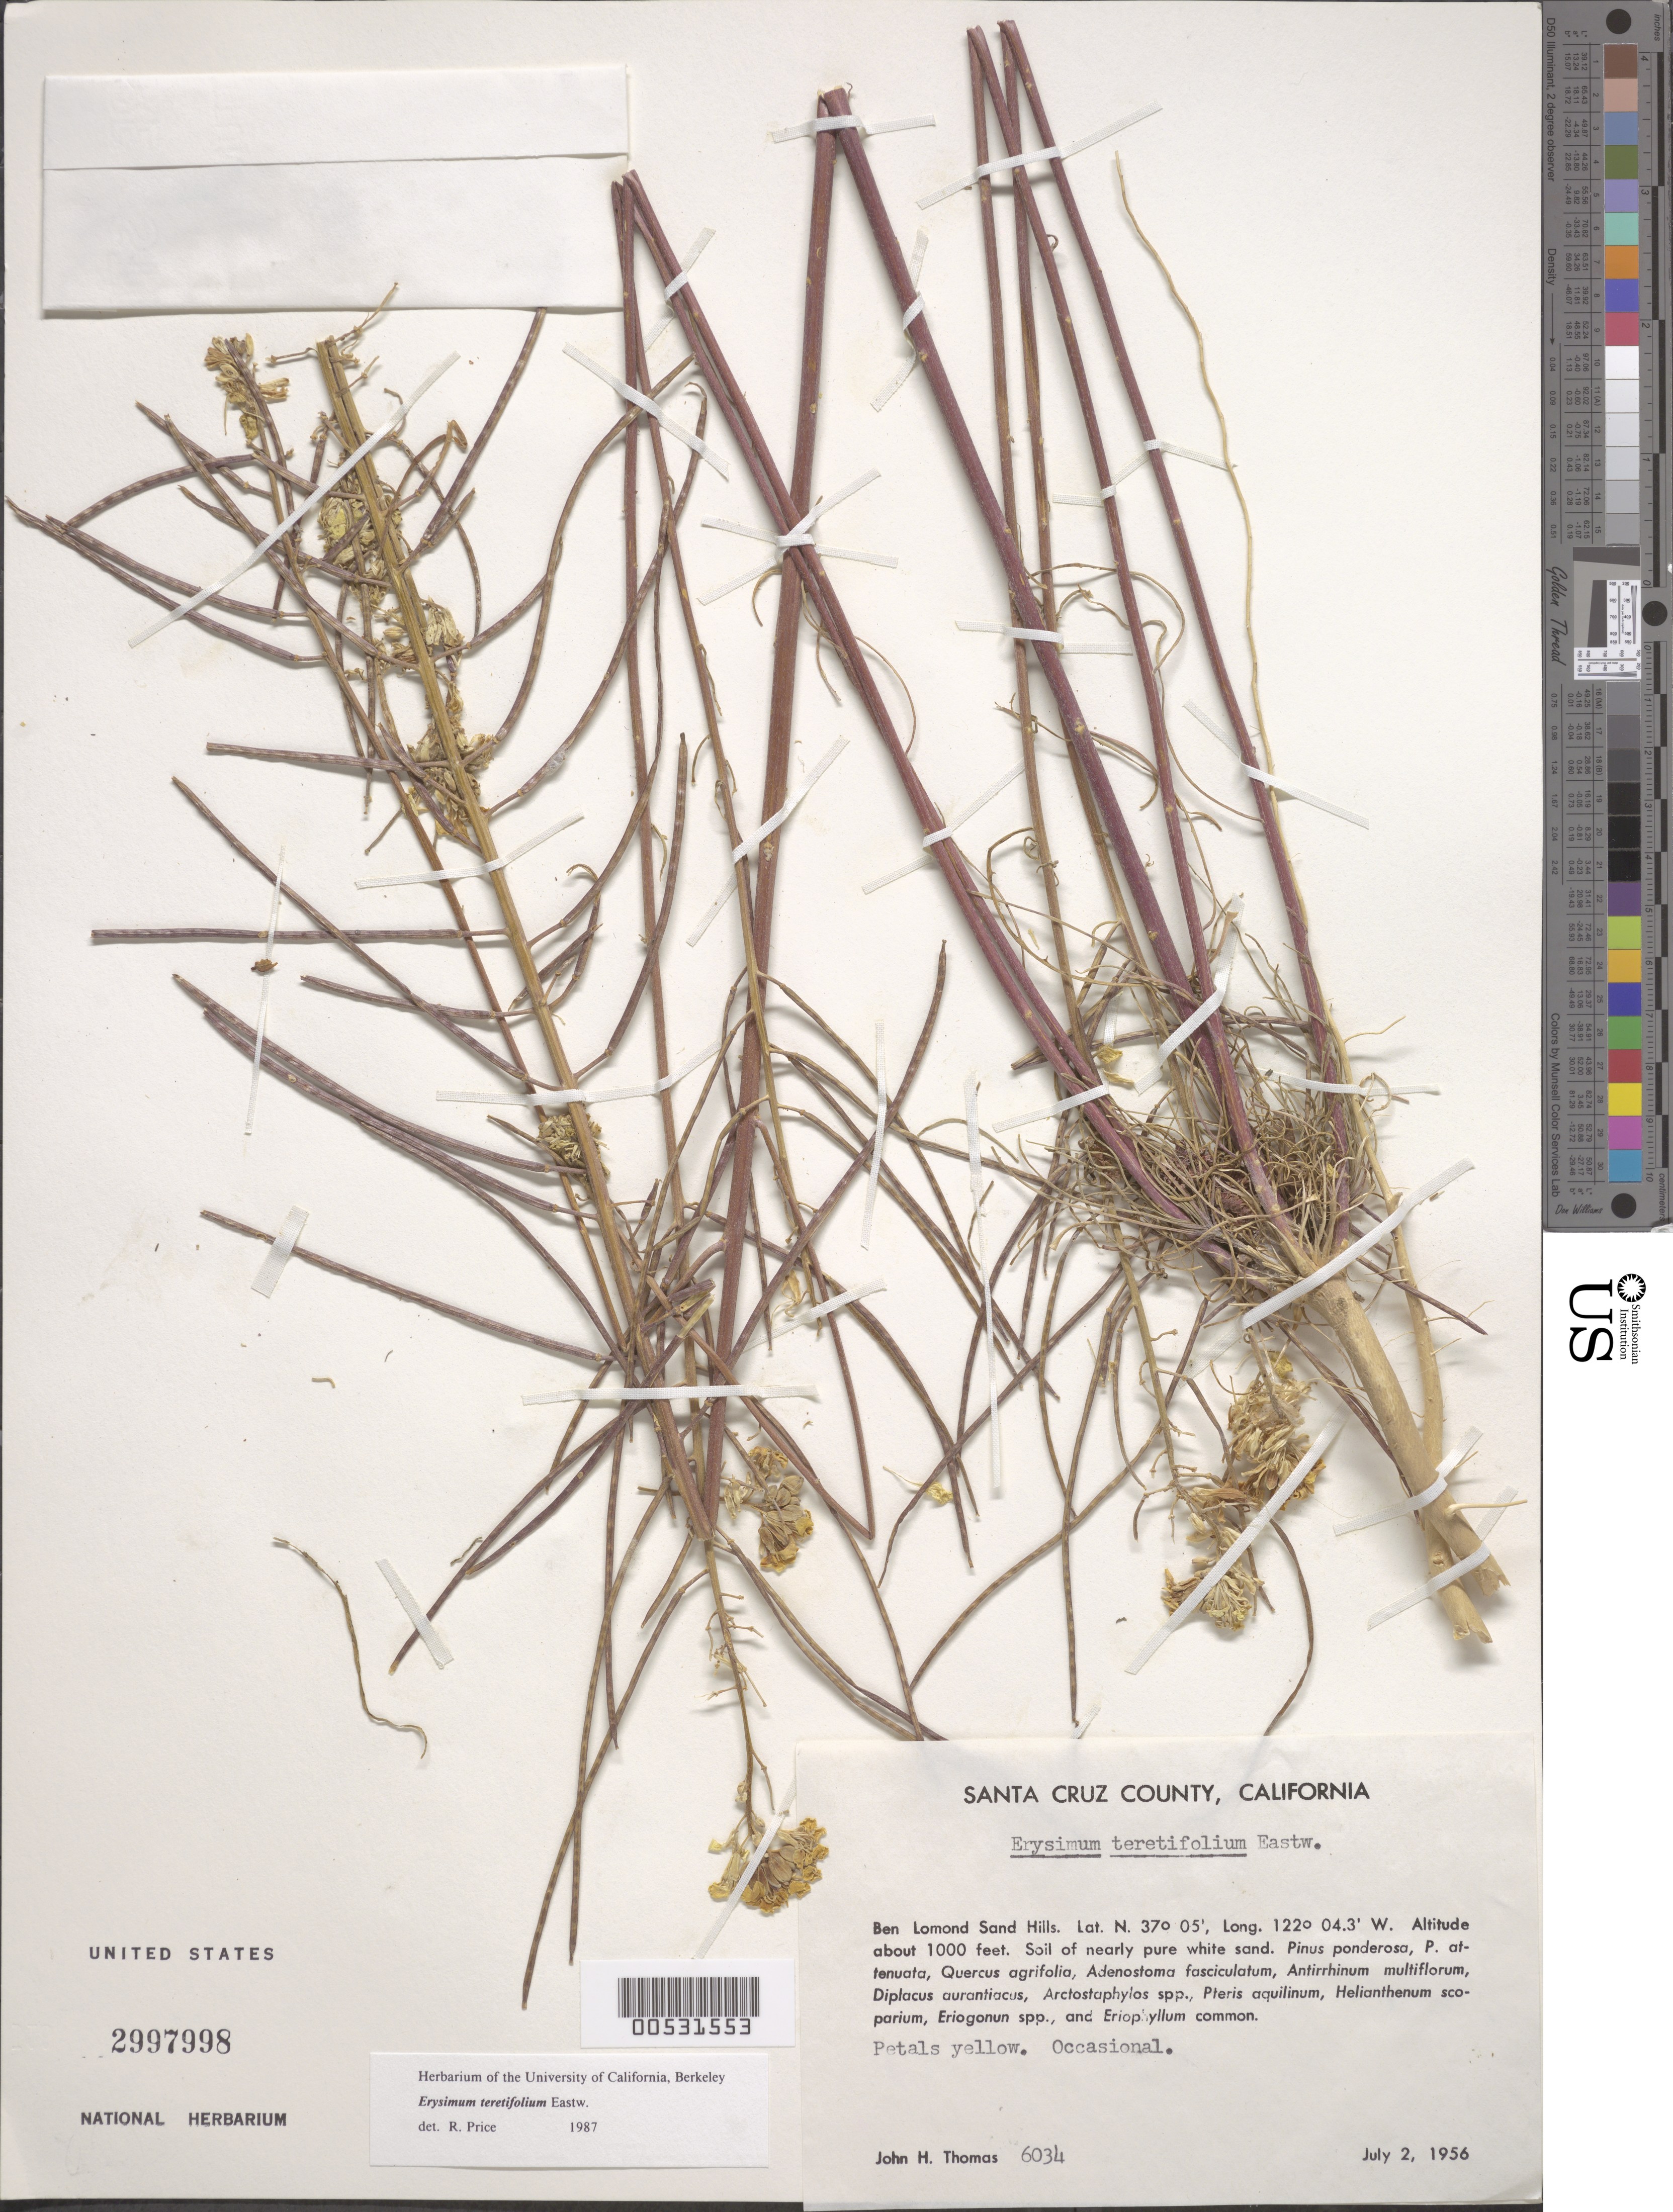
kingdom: Plantae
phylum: Tracheophyta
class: Magnoliopsida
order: Brassicales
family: Brassicaceae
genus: Erysimum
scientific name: Erysimum teretifolium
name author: Eastw.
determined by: Price, R.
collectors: L. Thomas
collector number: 6034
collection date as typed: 02 Jul 1956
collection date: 1956-07-02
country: United States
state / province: California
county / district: Santa Cruz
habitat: Soil of nearly pure white sand.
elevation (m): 304.8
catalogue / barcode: US 2997998